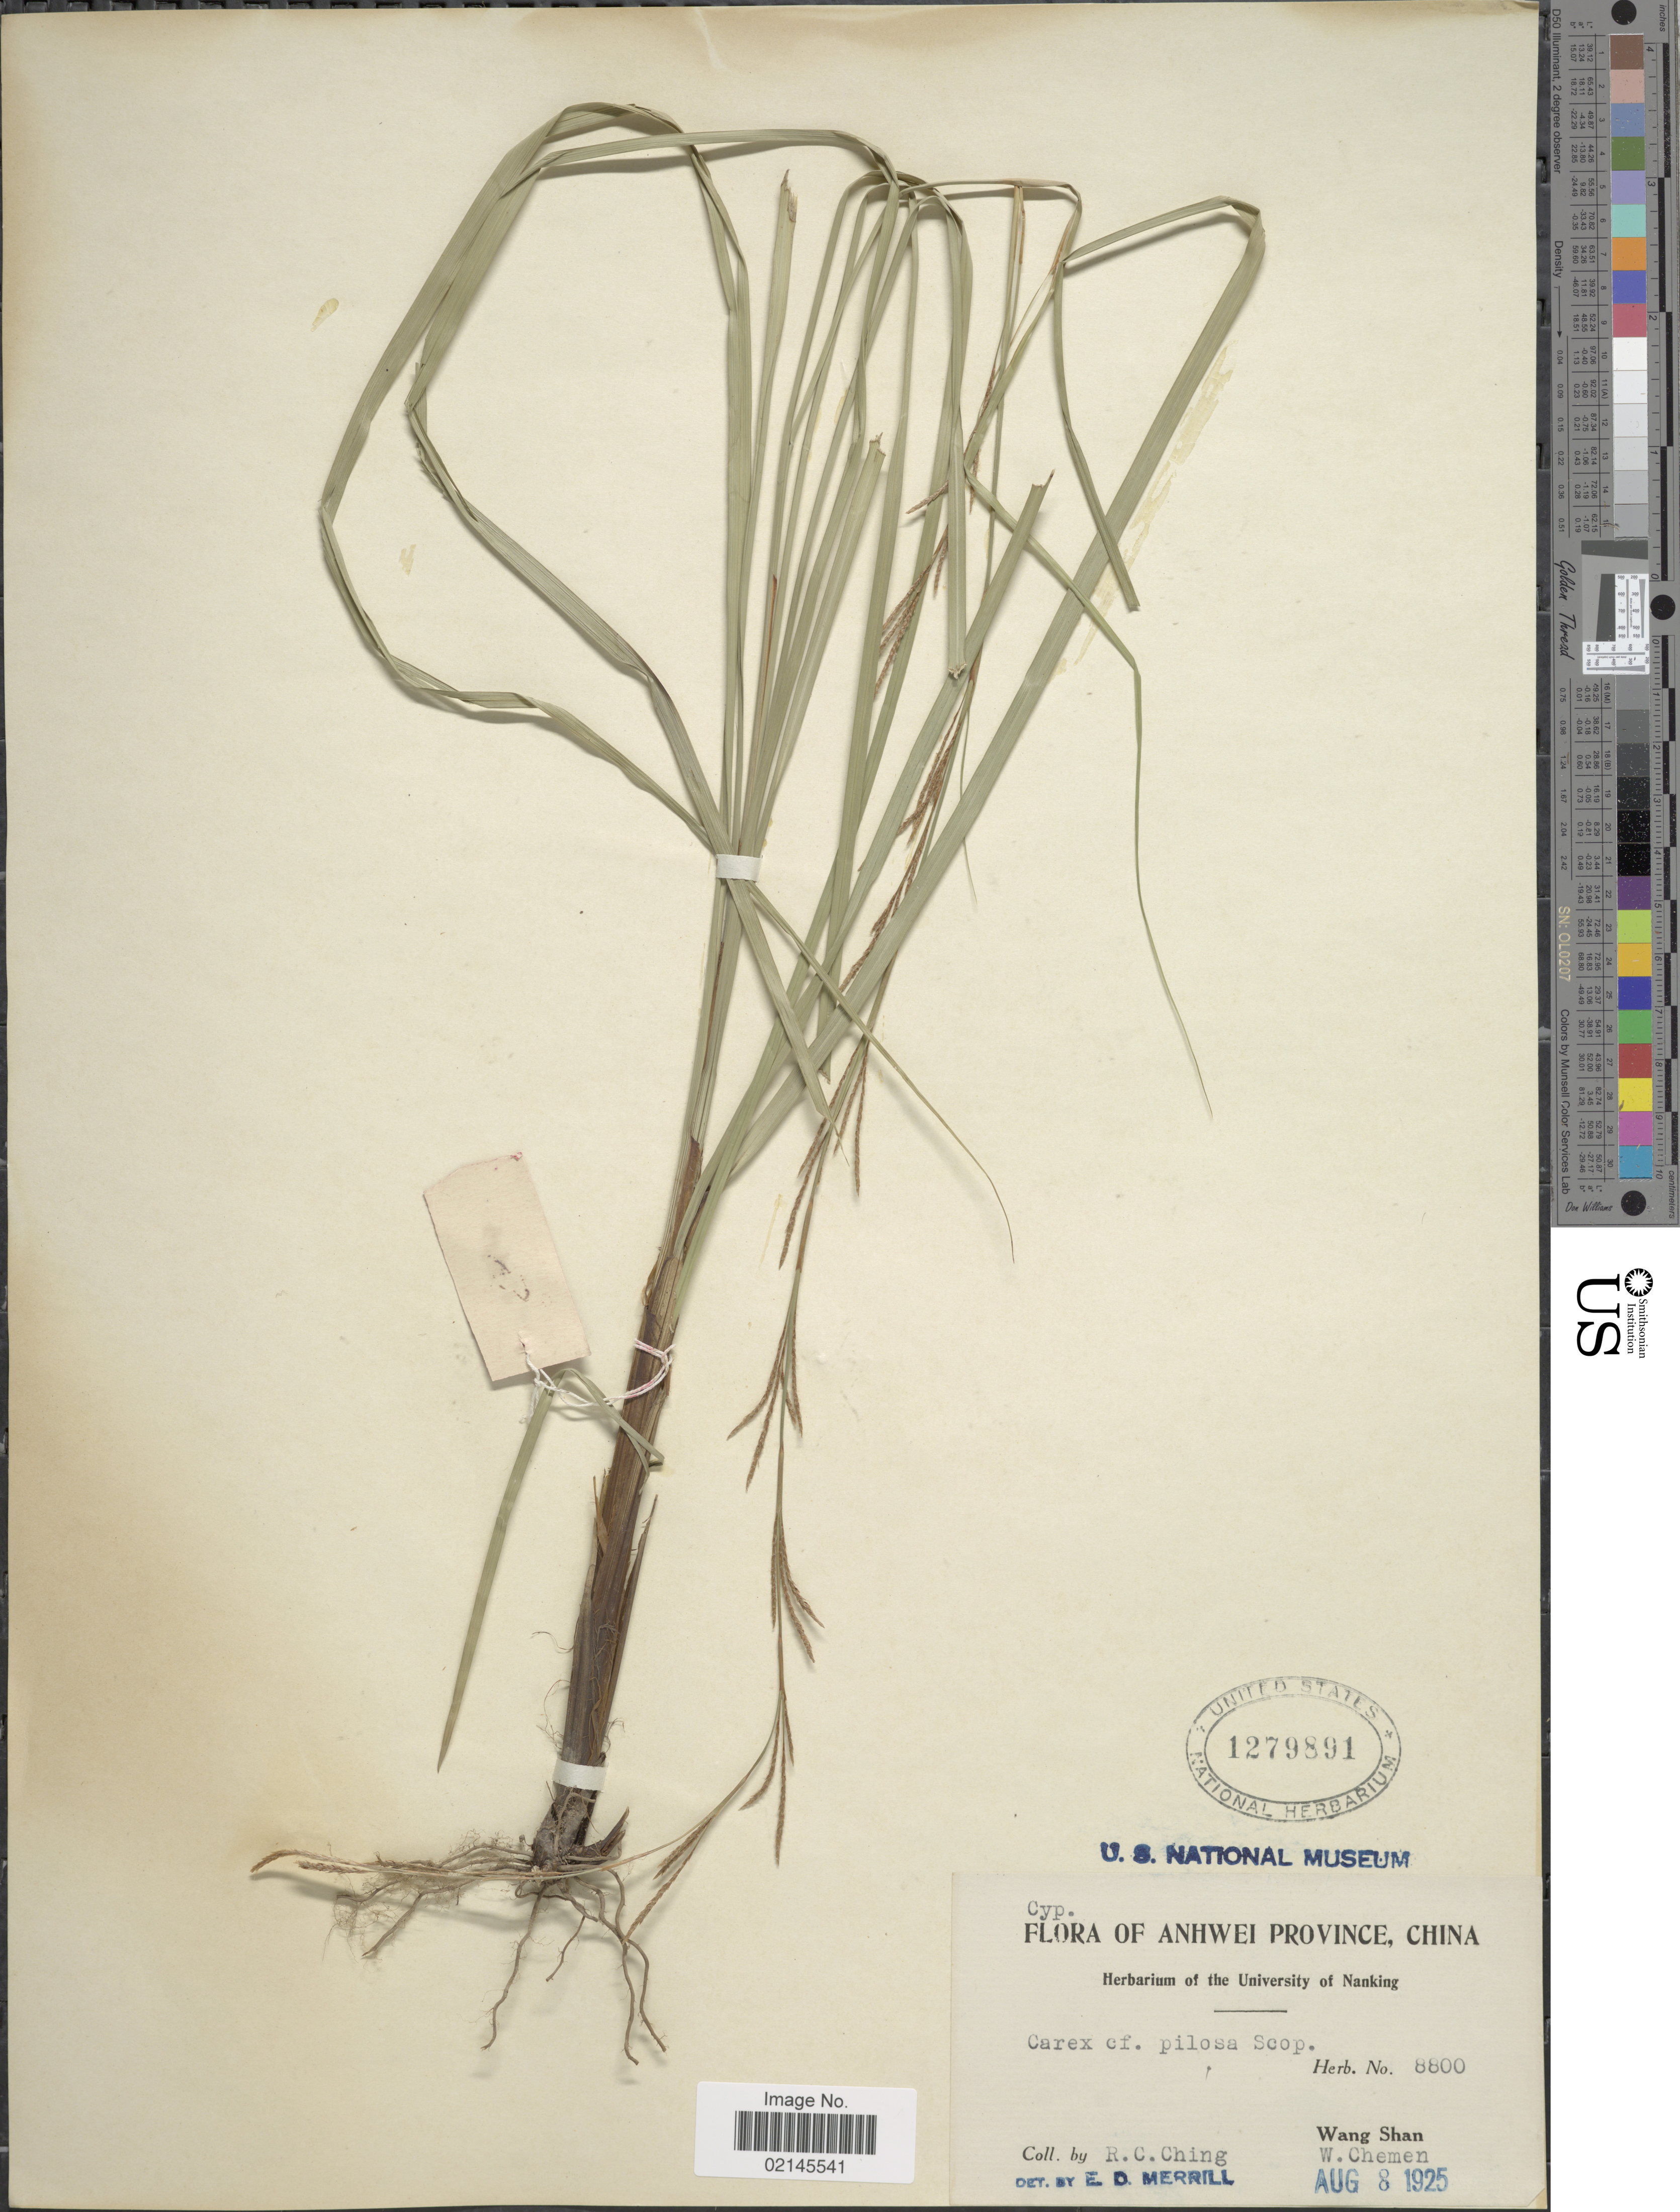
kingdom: Plantae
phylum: Tracheophyta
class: Liliopsida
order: Poales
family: Cyperaceae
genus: Carex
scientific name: Carex pilosa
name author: Scop.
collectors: R. C. Ching & W. Chemen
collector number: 8800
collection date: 1925-08-08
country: China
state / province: Anhui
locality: Anhwei Province, Wang Shan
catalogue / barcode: US 1279891